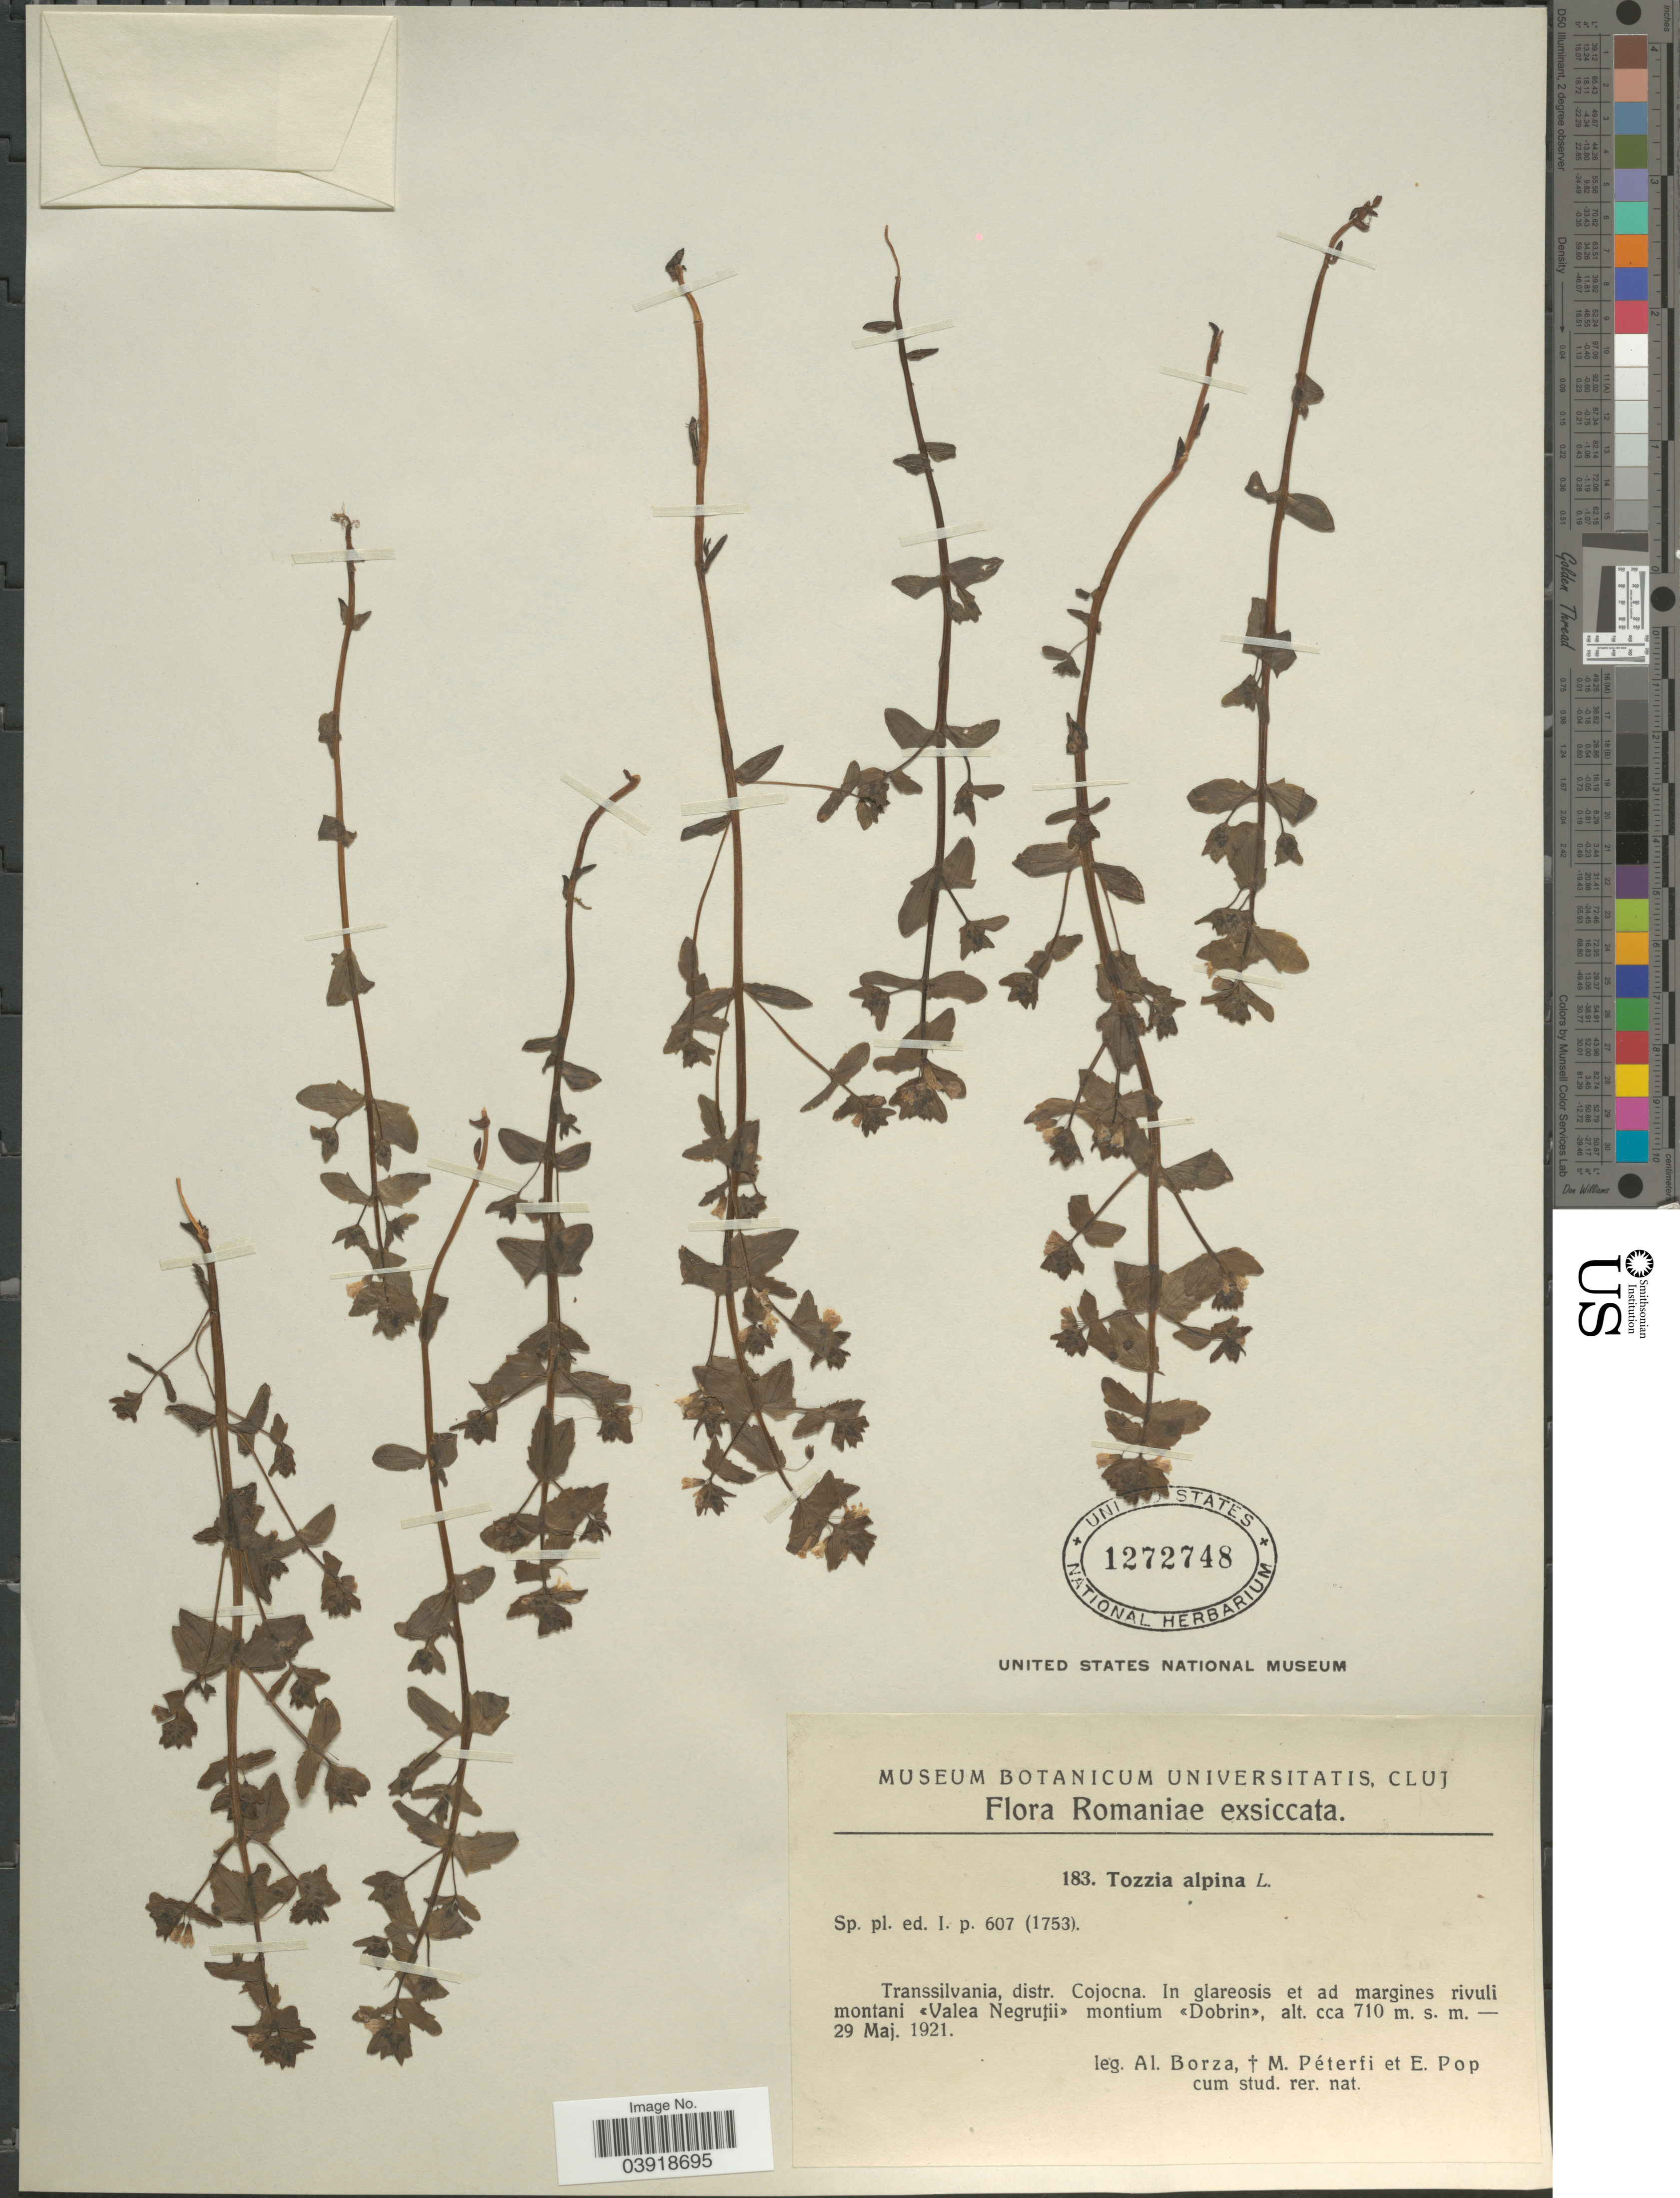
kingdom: Plantae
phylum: Tracheophyta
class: Magnoliopsida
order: Lamiales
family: Orobanchaceae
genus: Tozzia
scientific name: Tozzia alpina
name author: L.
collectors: A. Borza, M. Péterfi & E. Pop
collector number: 183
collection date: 1921-05-29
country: Romania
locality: Romaniae. Transsilvania, distr. Cojocna. In glareosis et ad margines rivuli montani Valea Negrutii montium Dobrin.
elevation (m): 710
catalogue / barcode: US 1272748